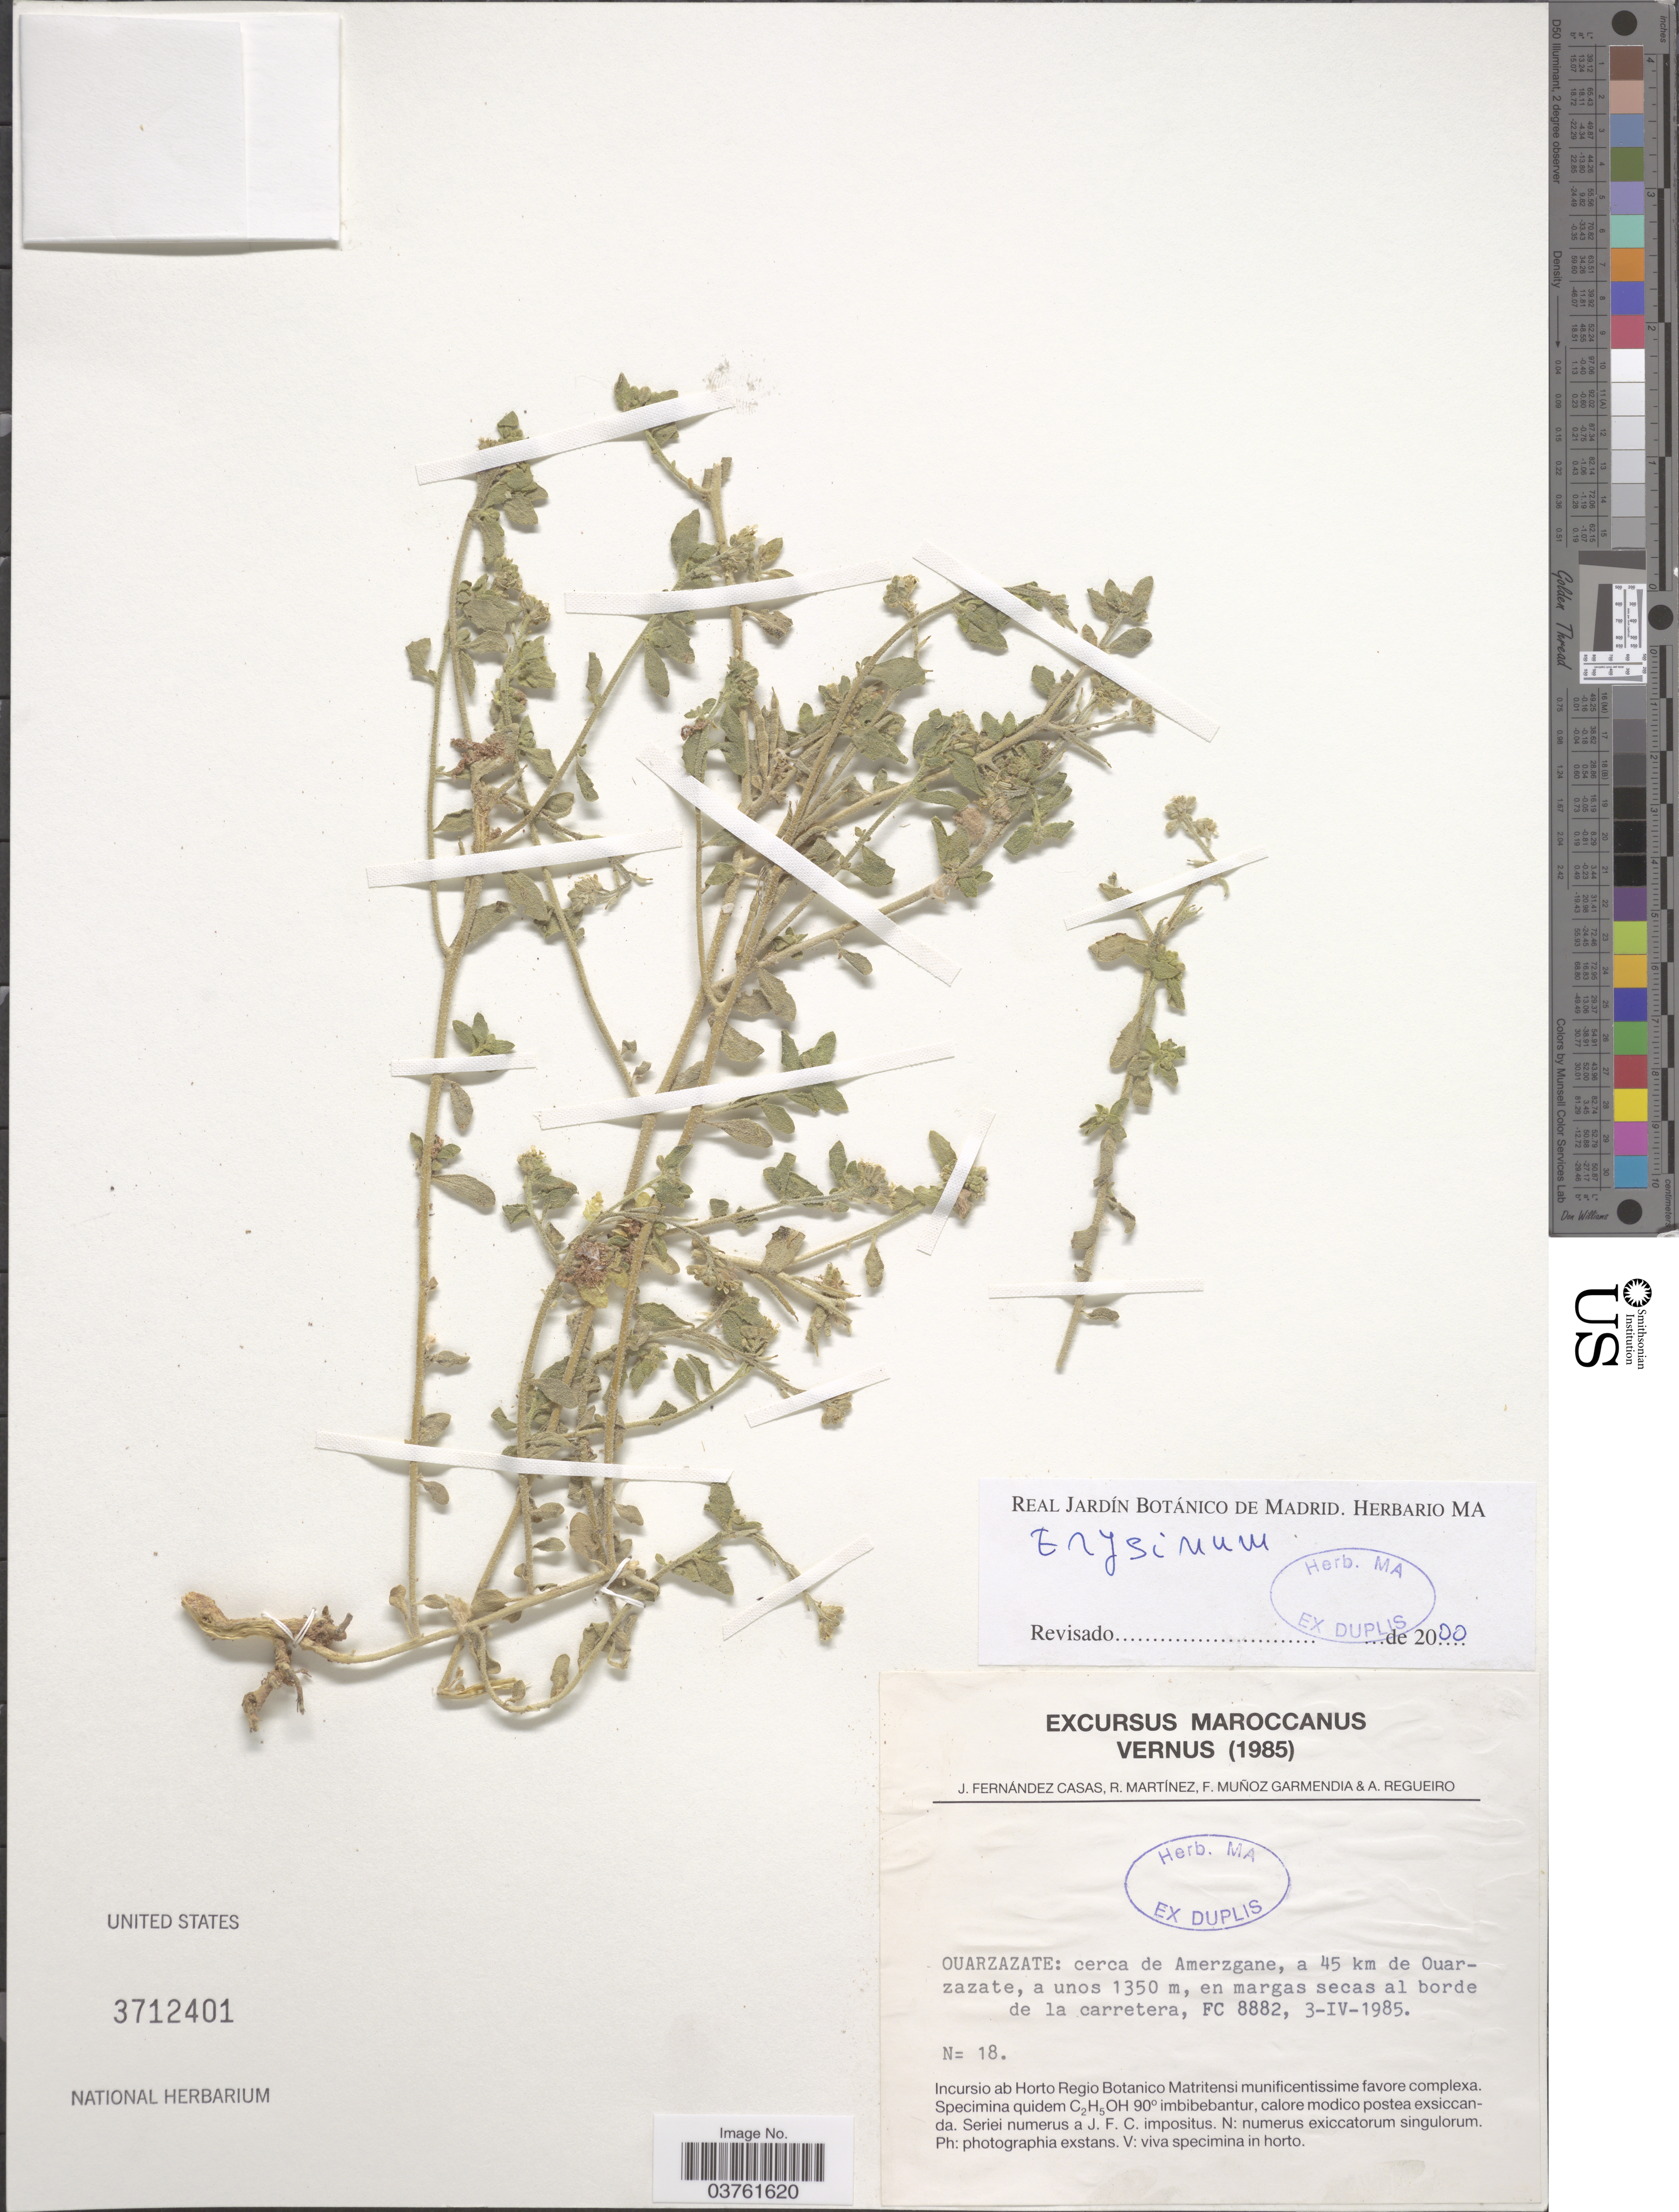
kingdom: Plantae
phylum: Tracheophyta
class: Magnoliopsida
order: Brassicales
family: Brassicaceae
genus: Erysimum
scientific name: Erysimum sp.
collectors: J. Casas, R. Martinez, F. Muñoz Garmendia & A. Regueiro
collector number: FC8882?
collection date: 1985-04-03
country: Morocco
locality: Ouarzazate: creca de Amerzgane, a 45 km de Ouarzazate, en margas secas al bodrde de la carretera.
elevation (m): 1350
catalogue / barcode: US 3712401